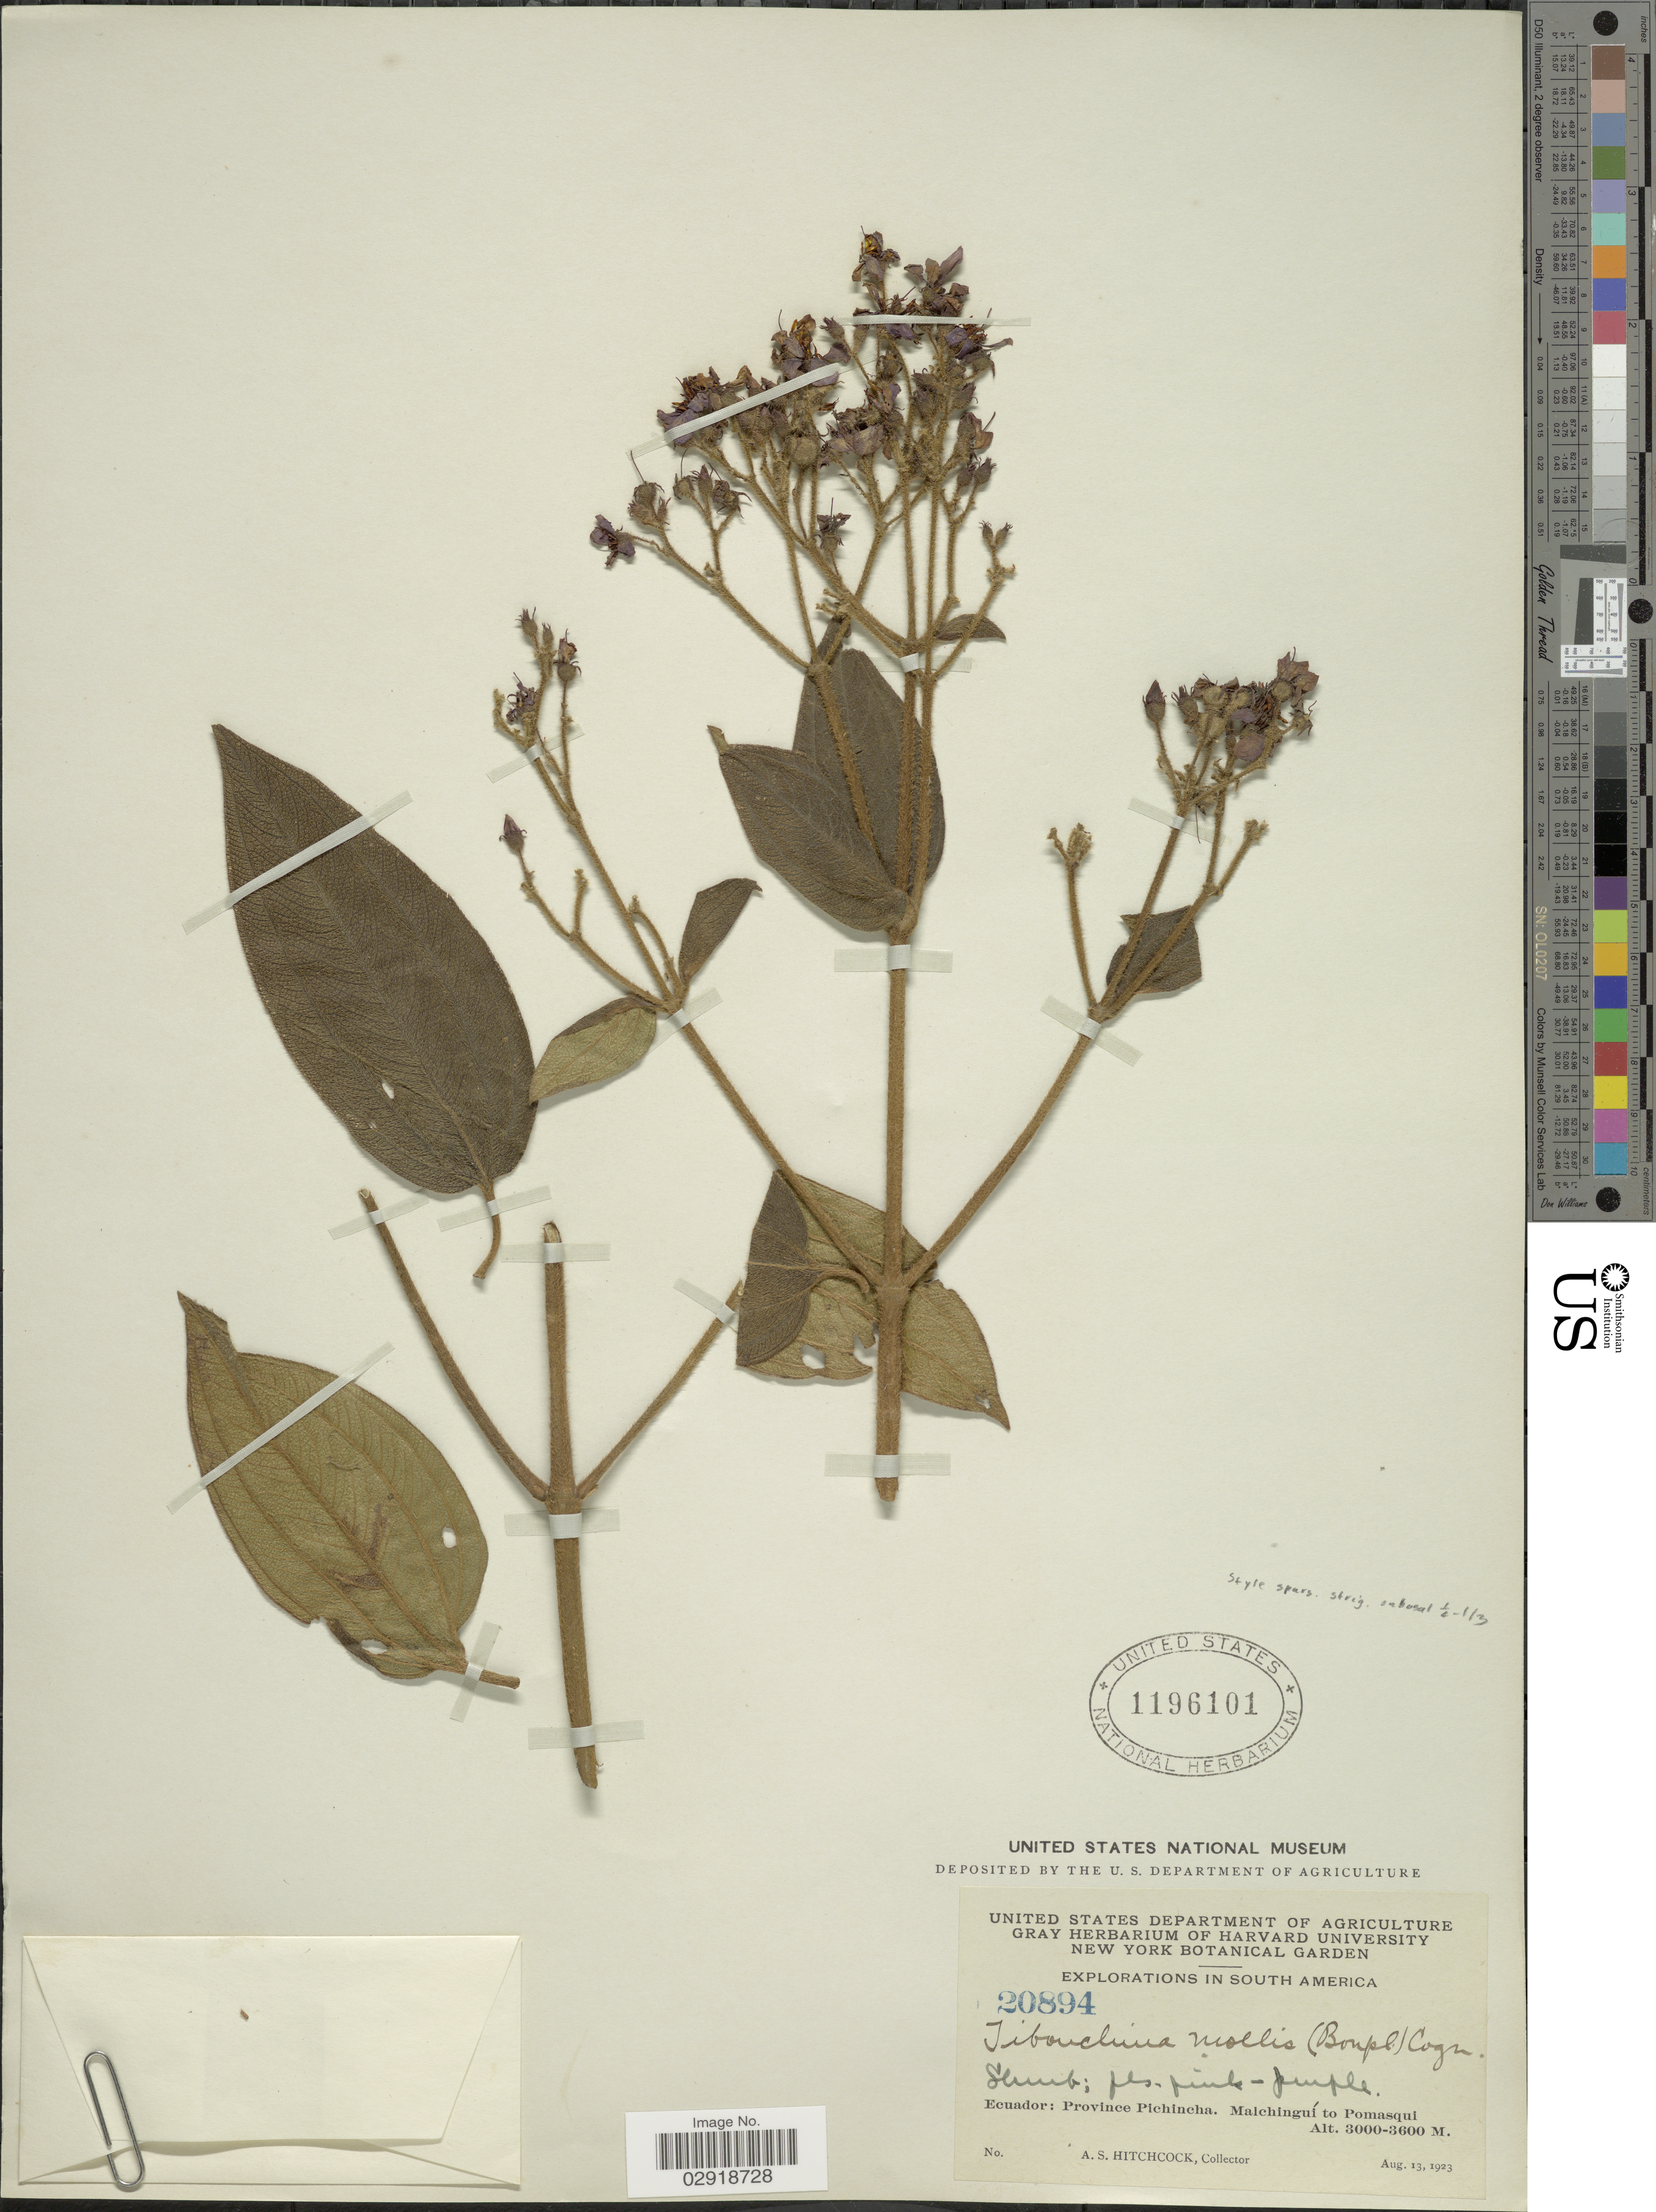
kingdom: Plantae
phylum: Tracheophyta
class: Magnoliopsida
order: Myrtales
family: Melastomataceae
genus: Chaetogastra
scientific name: Chaetogastra mollis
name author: (Bonpl.) DC.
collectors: A. S. Hitchcock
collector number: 20894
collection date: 1923-08-13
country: Ecuador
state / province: Pichincha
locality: Malchinguí to Pomasqui.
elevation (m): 3000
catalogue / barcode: US 1196101